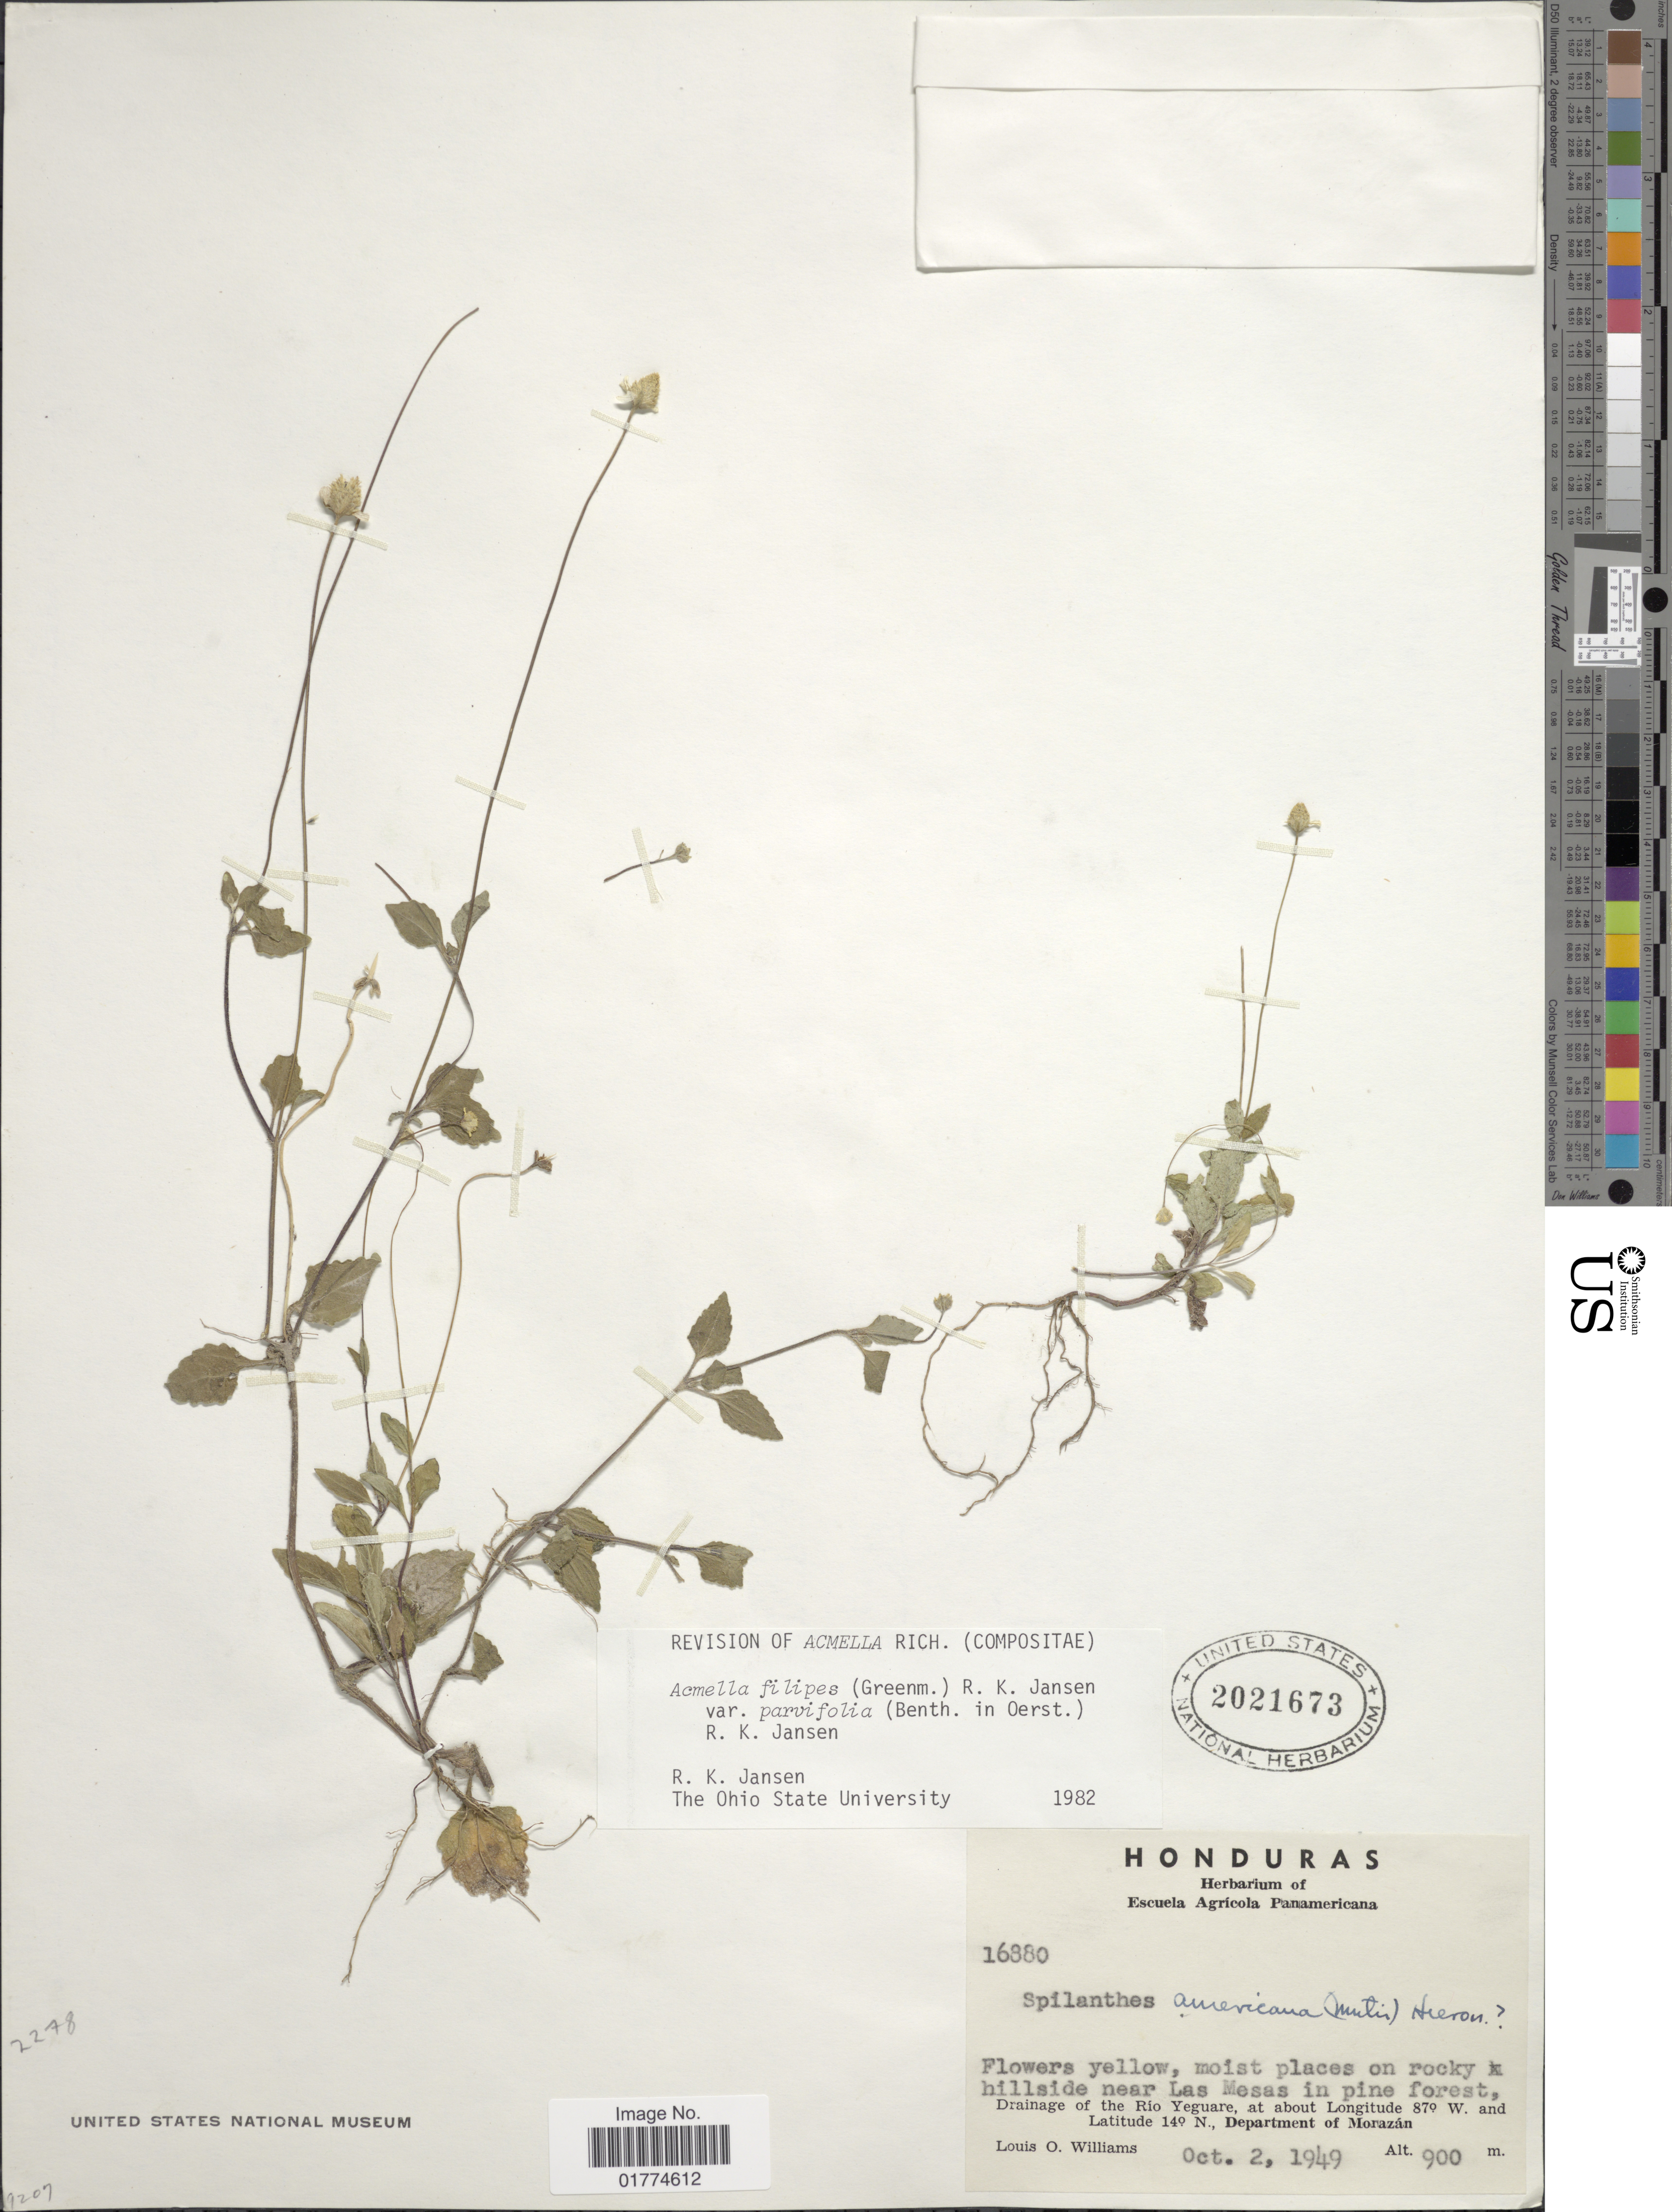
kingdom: Plantae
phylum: Tracheophyta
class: Magnoliopsida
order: Asterales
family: Asteraceae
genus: Acmella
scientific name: Acmella filipes var. parvifolia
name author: (Greenm.) R.K. Jansen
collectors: L. O. Williams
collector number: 16880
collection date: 1949-10-02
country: Honduras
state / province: Fco. Morazán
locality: Drainage of the Río Yeguare. Department of Morazán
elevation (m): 900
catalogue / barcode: US 2021673